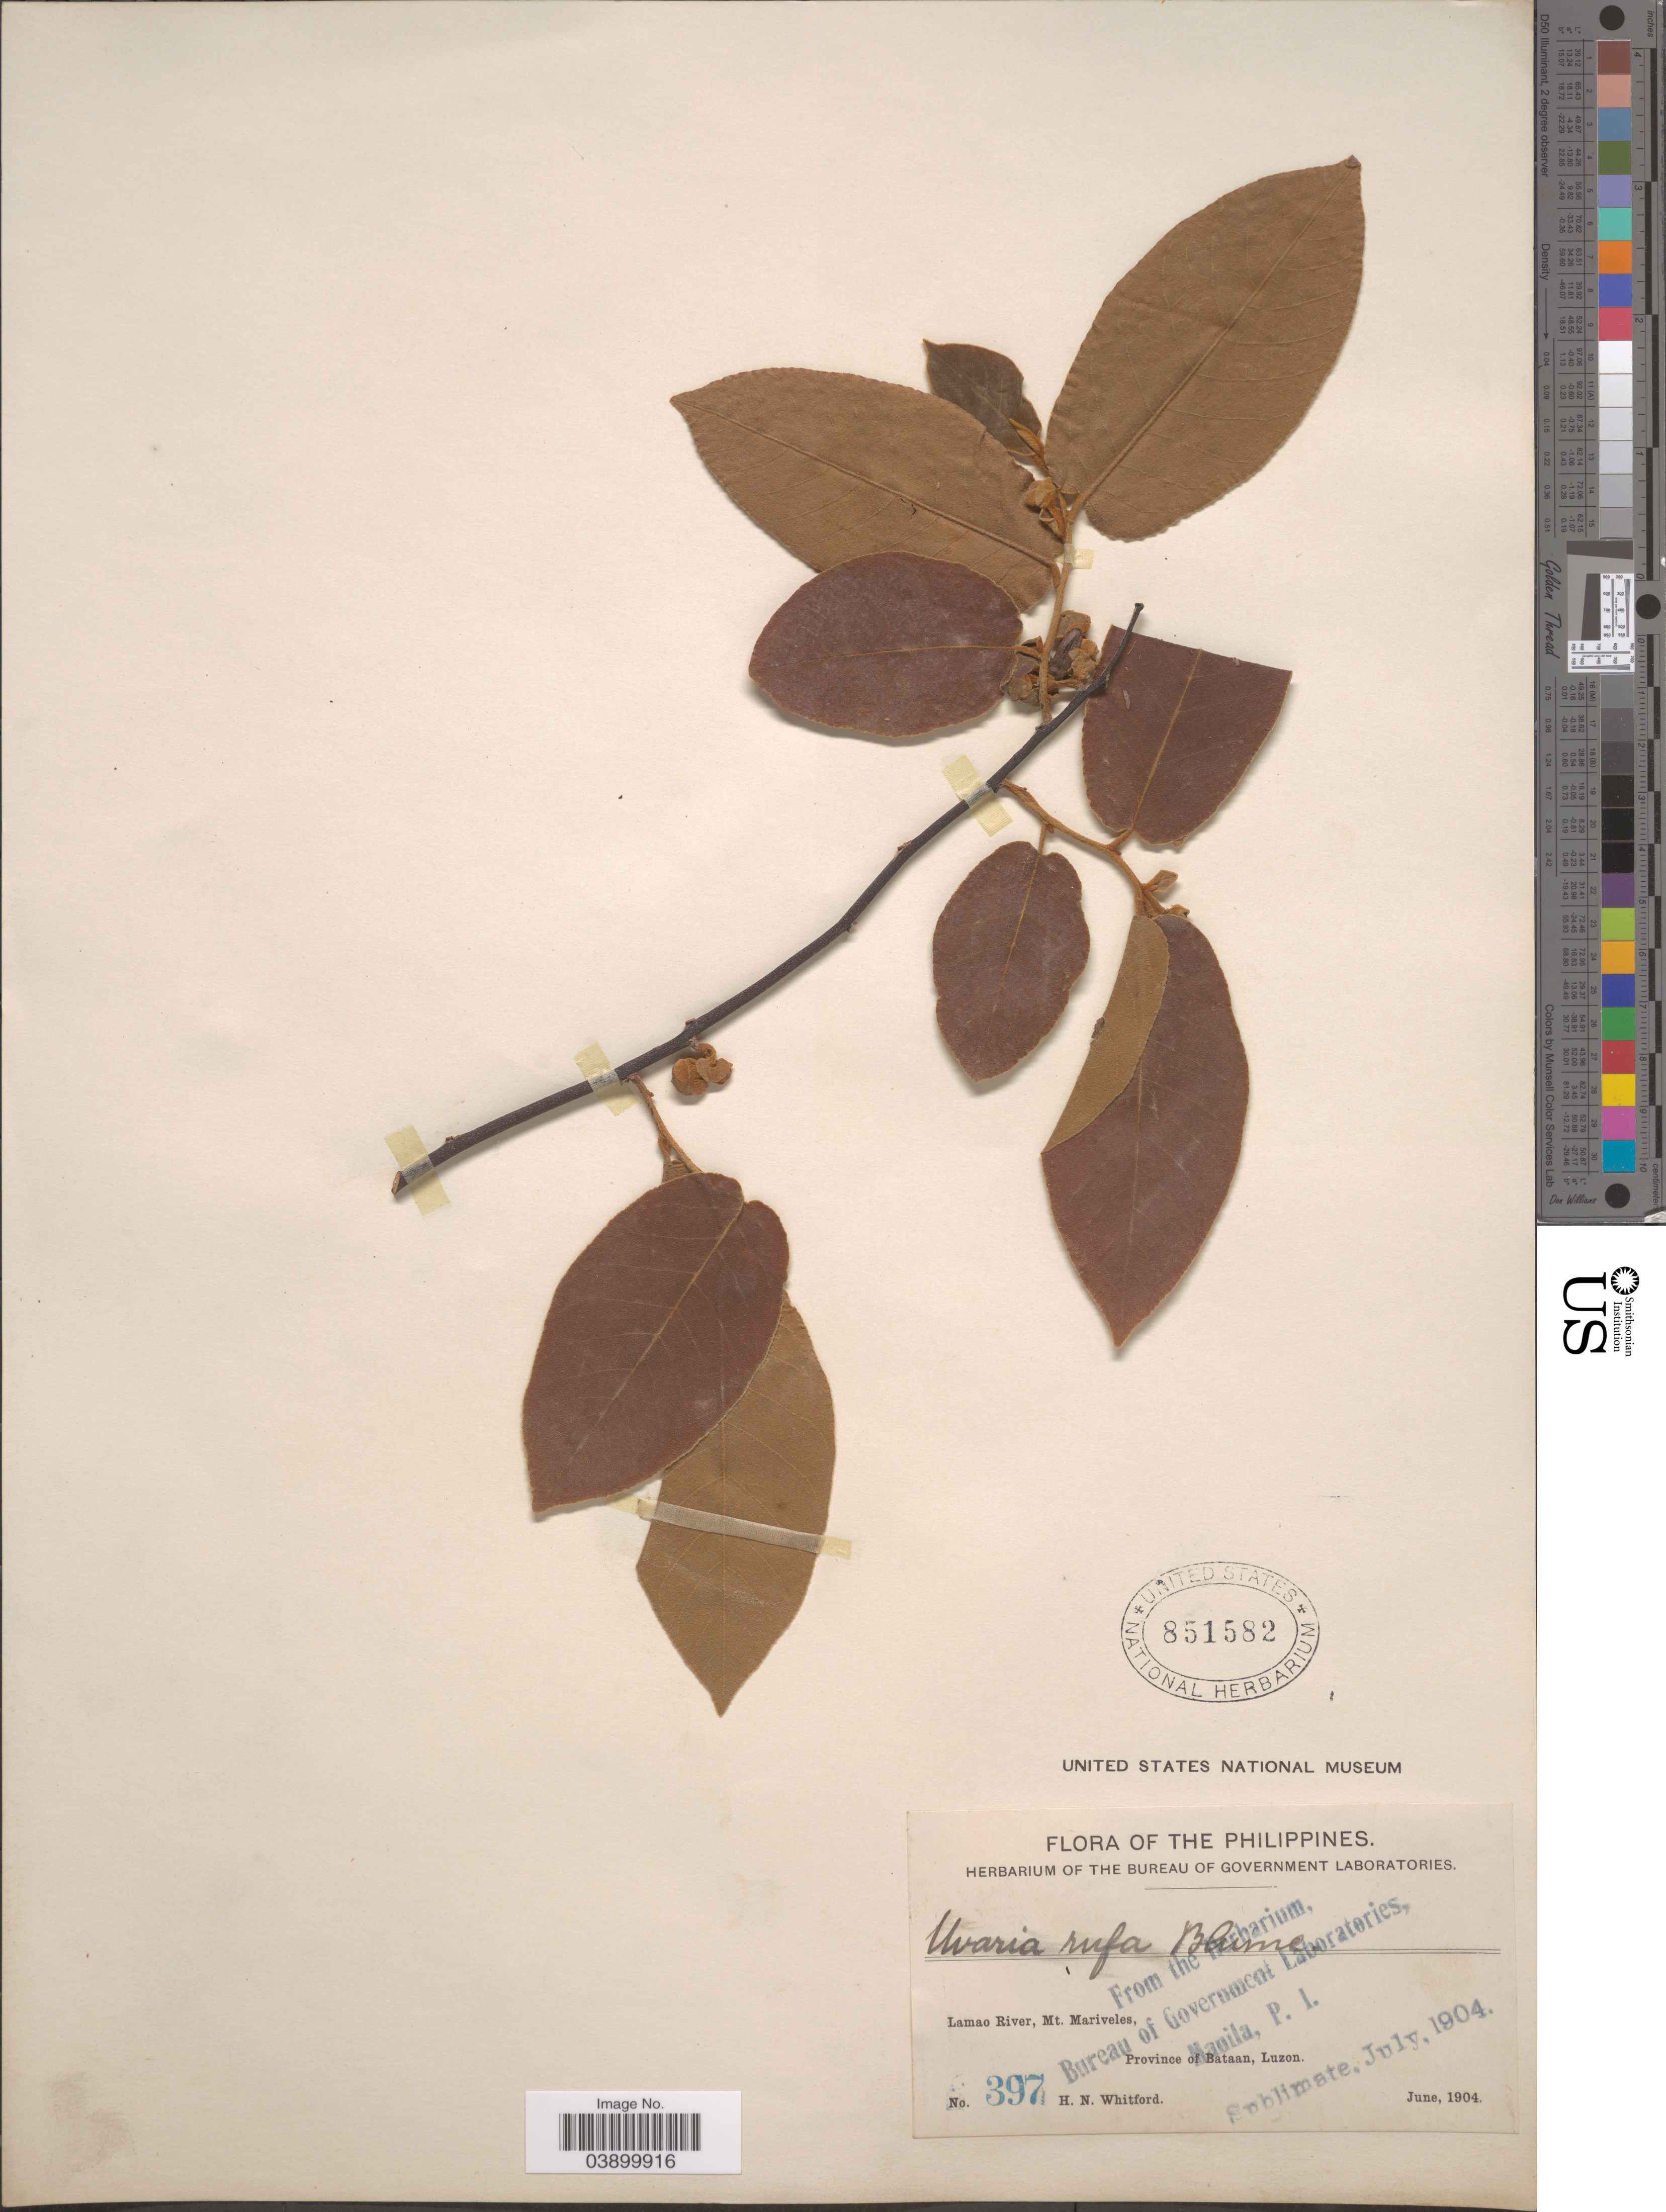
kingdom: Plantae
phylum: Tracheophyta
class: Magnoliopsida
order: Magnoliales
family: Annonaceae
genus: Uvaria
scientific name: Uvaria rufa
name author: Blume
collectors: H. N. Whitford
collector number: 397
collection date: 1904-06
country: Philippines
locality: Lamao River, Mt. Mariveles, Province of Bataan, Luzon.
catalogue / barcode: US 851582